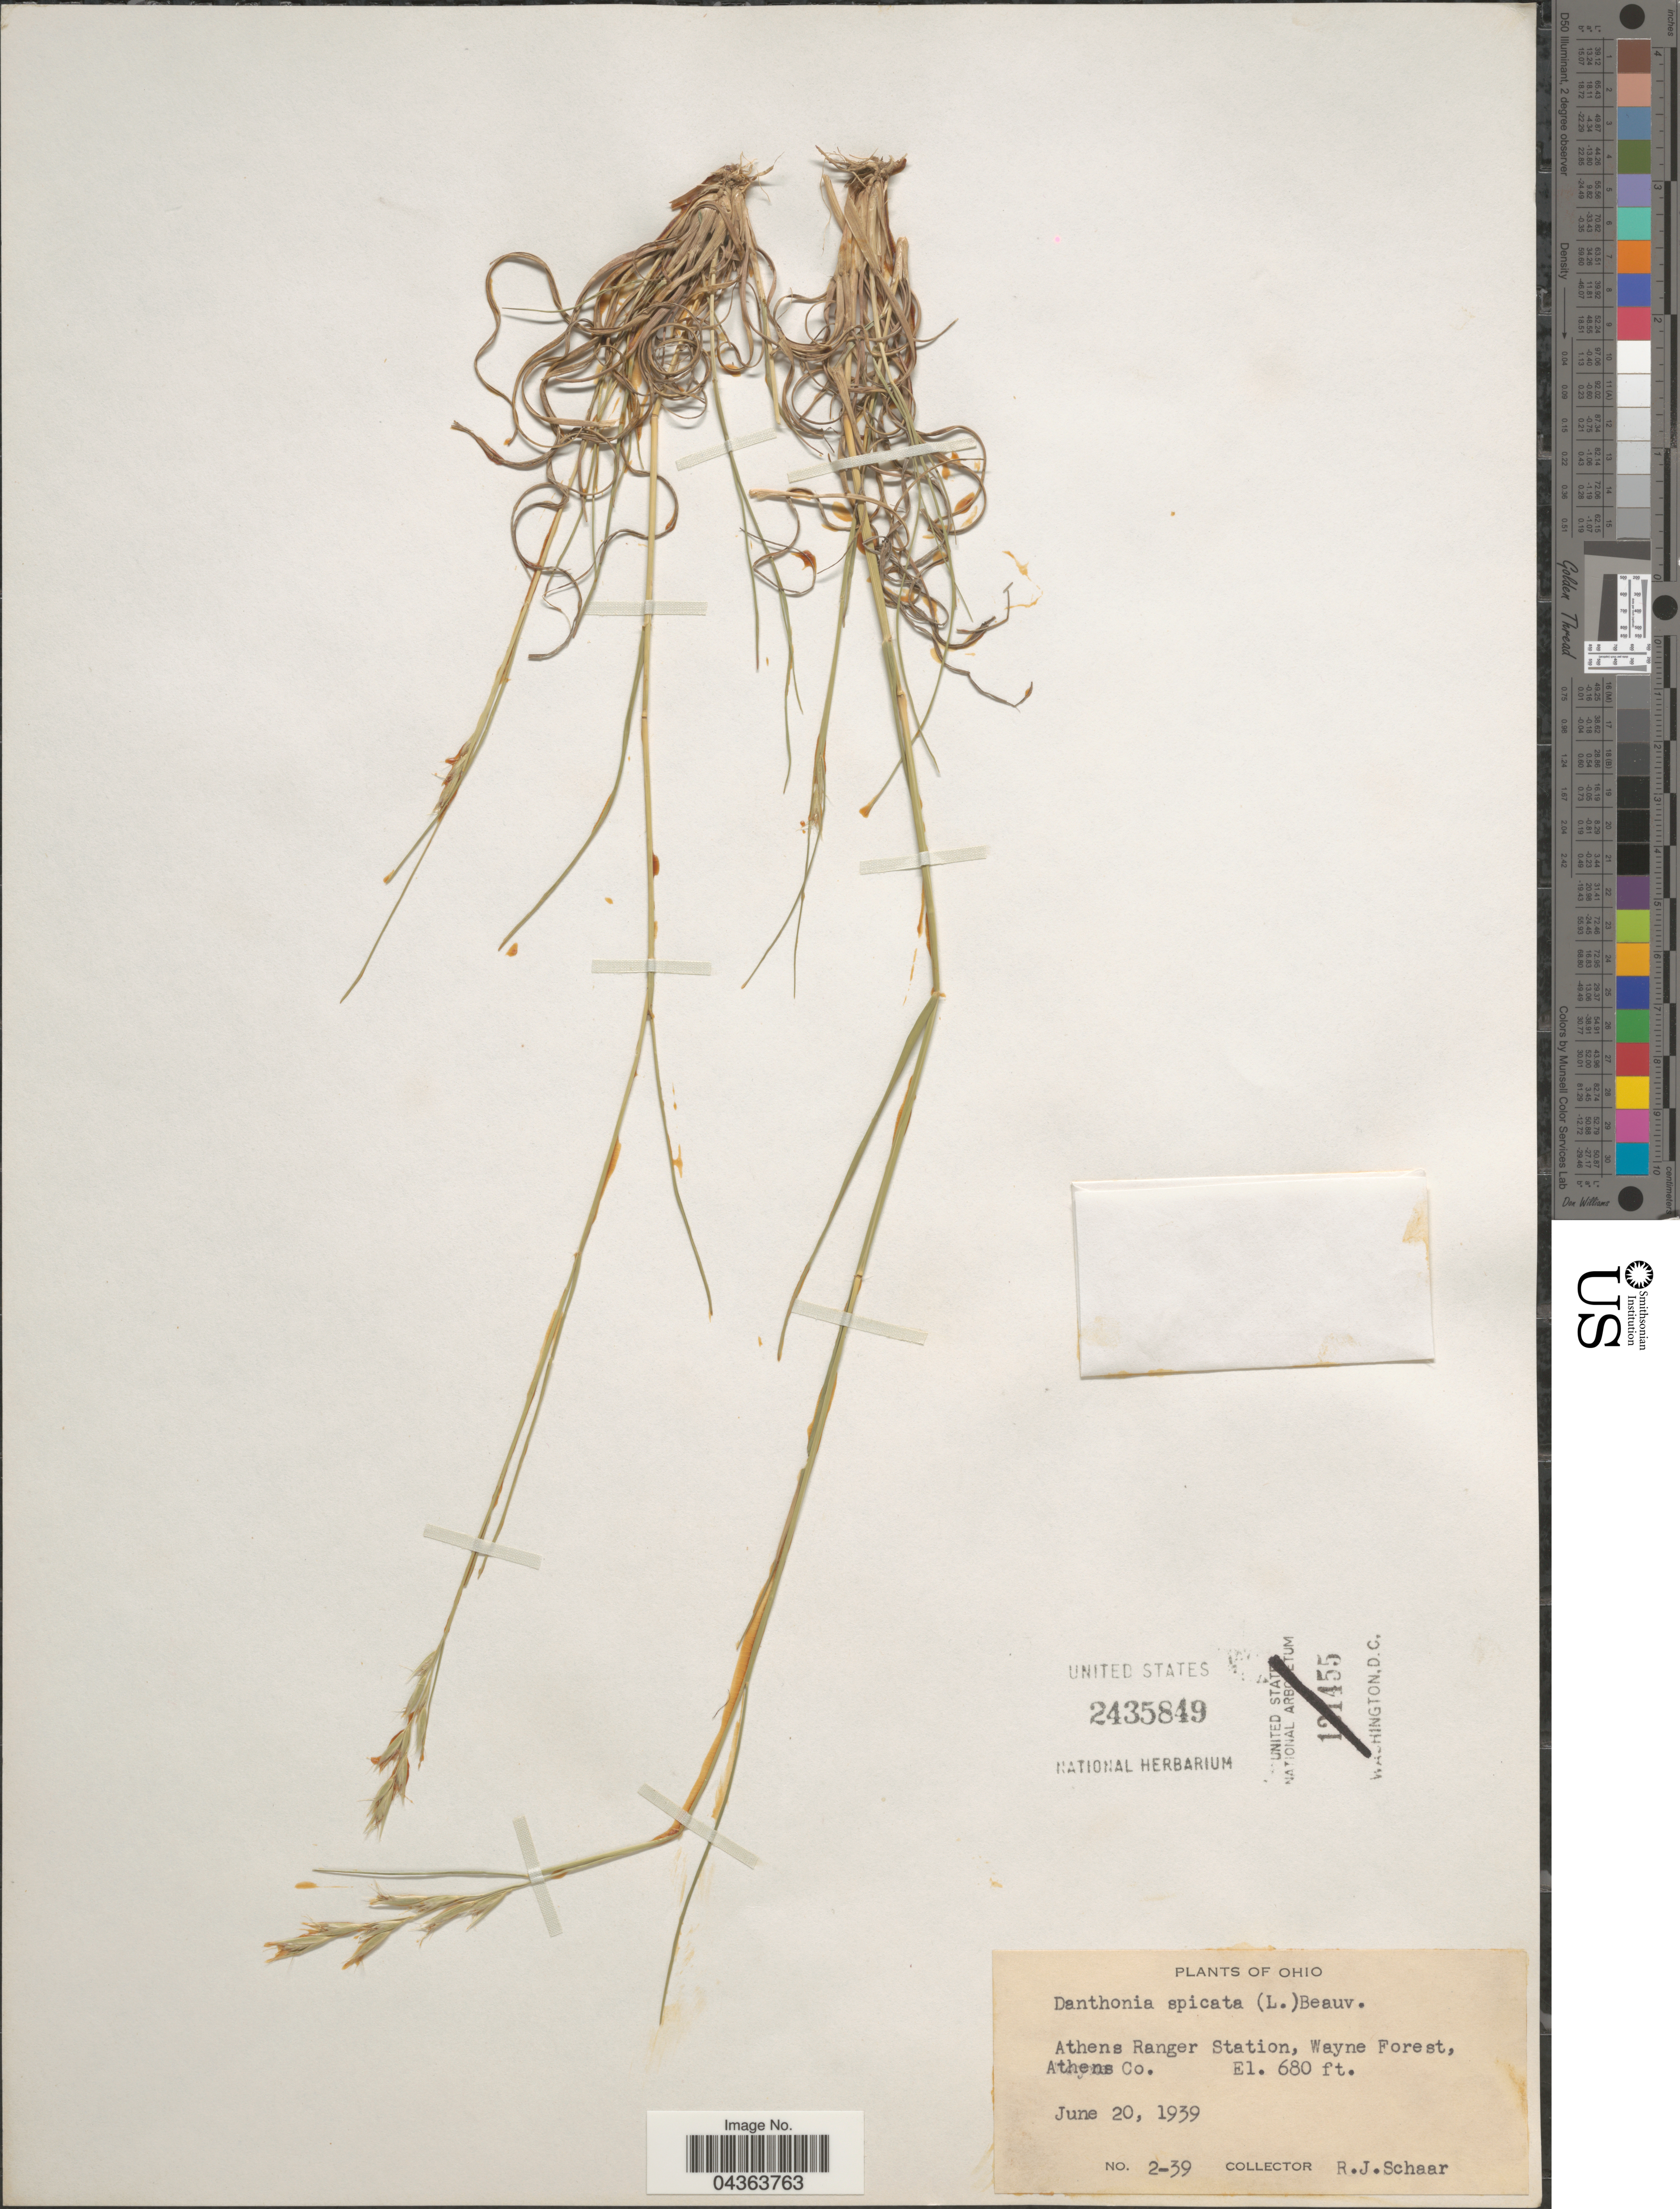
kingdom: Plantae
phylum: Tracheophyta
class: Liliopsida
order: Poales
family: Poaceae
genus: Danthonia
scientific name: Danthonia spicata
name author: (L.) P. Beauv. ex Roem. & Schult.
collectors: R. Schaar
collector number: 2-39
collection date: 1939-06-20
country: United States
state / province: Ohio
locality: Athens Ranger Station, Wayne Forest, Athens Co.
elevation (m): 207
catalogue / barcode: US 2435849